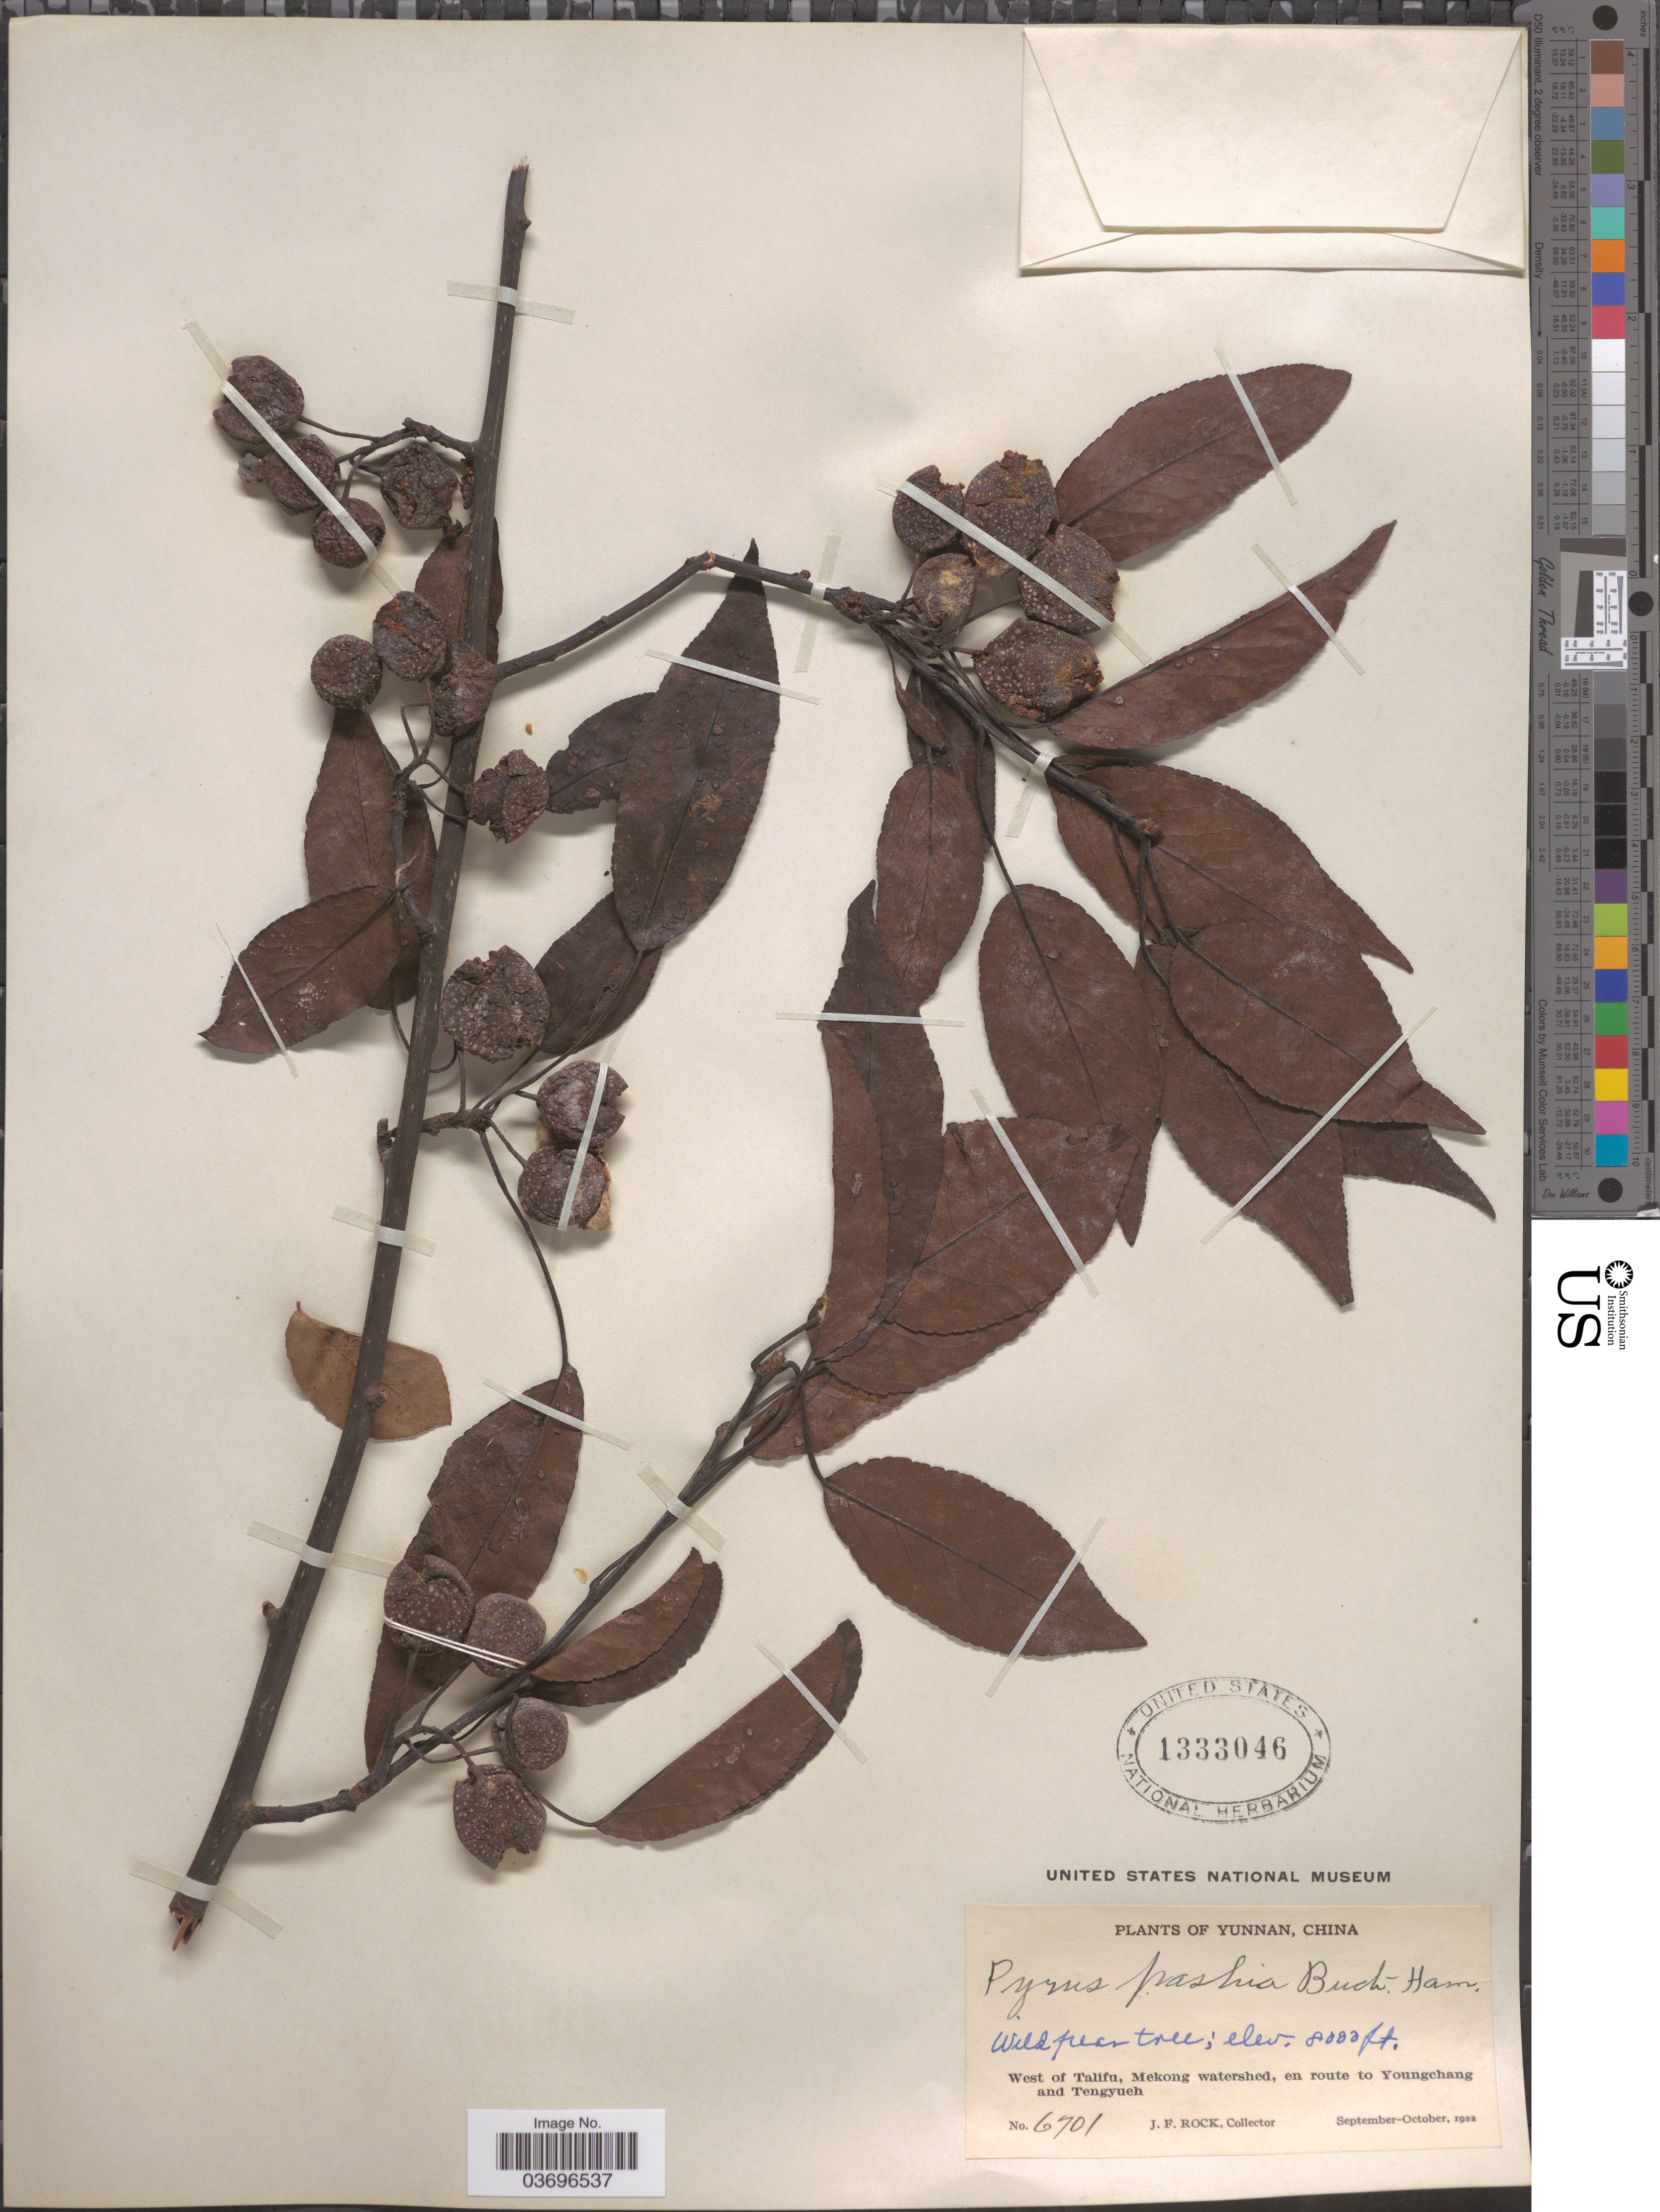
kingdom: Plantae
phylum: Tracheophyta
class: Magnoliopsida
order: Rosales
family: Rosaceae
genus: Pyrus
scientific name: Pyrus pashia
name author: Buch.-Ham. ex D. Don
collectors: J. Rock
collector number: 6701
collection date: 1922-09/1922-10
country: China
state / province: Yunnan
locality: West of Talifu, Mekong watershed, en route to Youngchang and Tengyueh.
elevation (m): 2438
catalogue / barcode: US 1333046